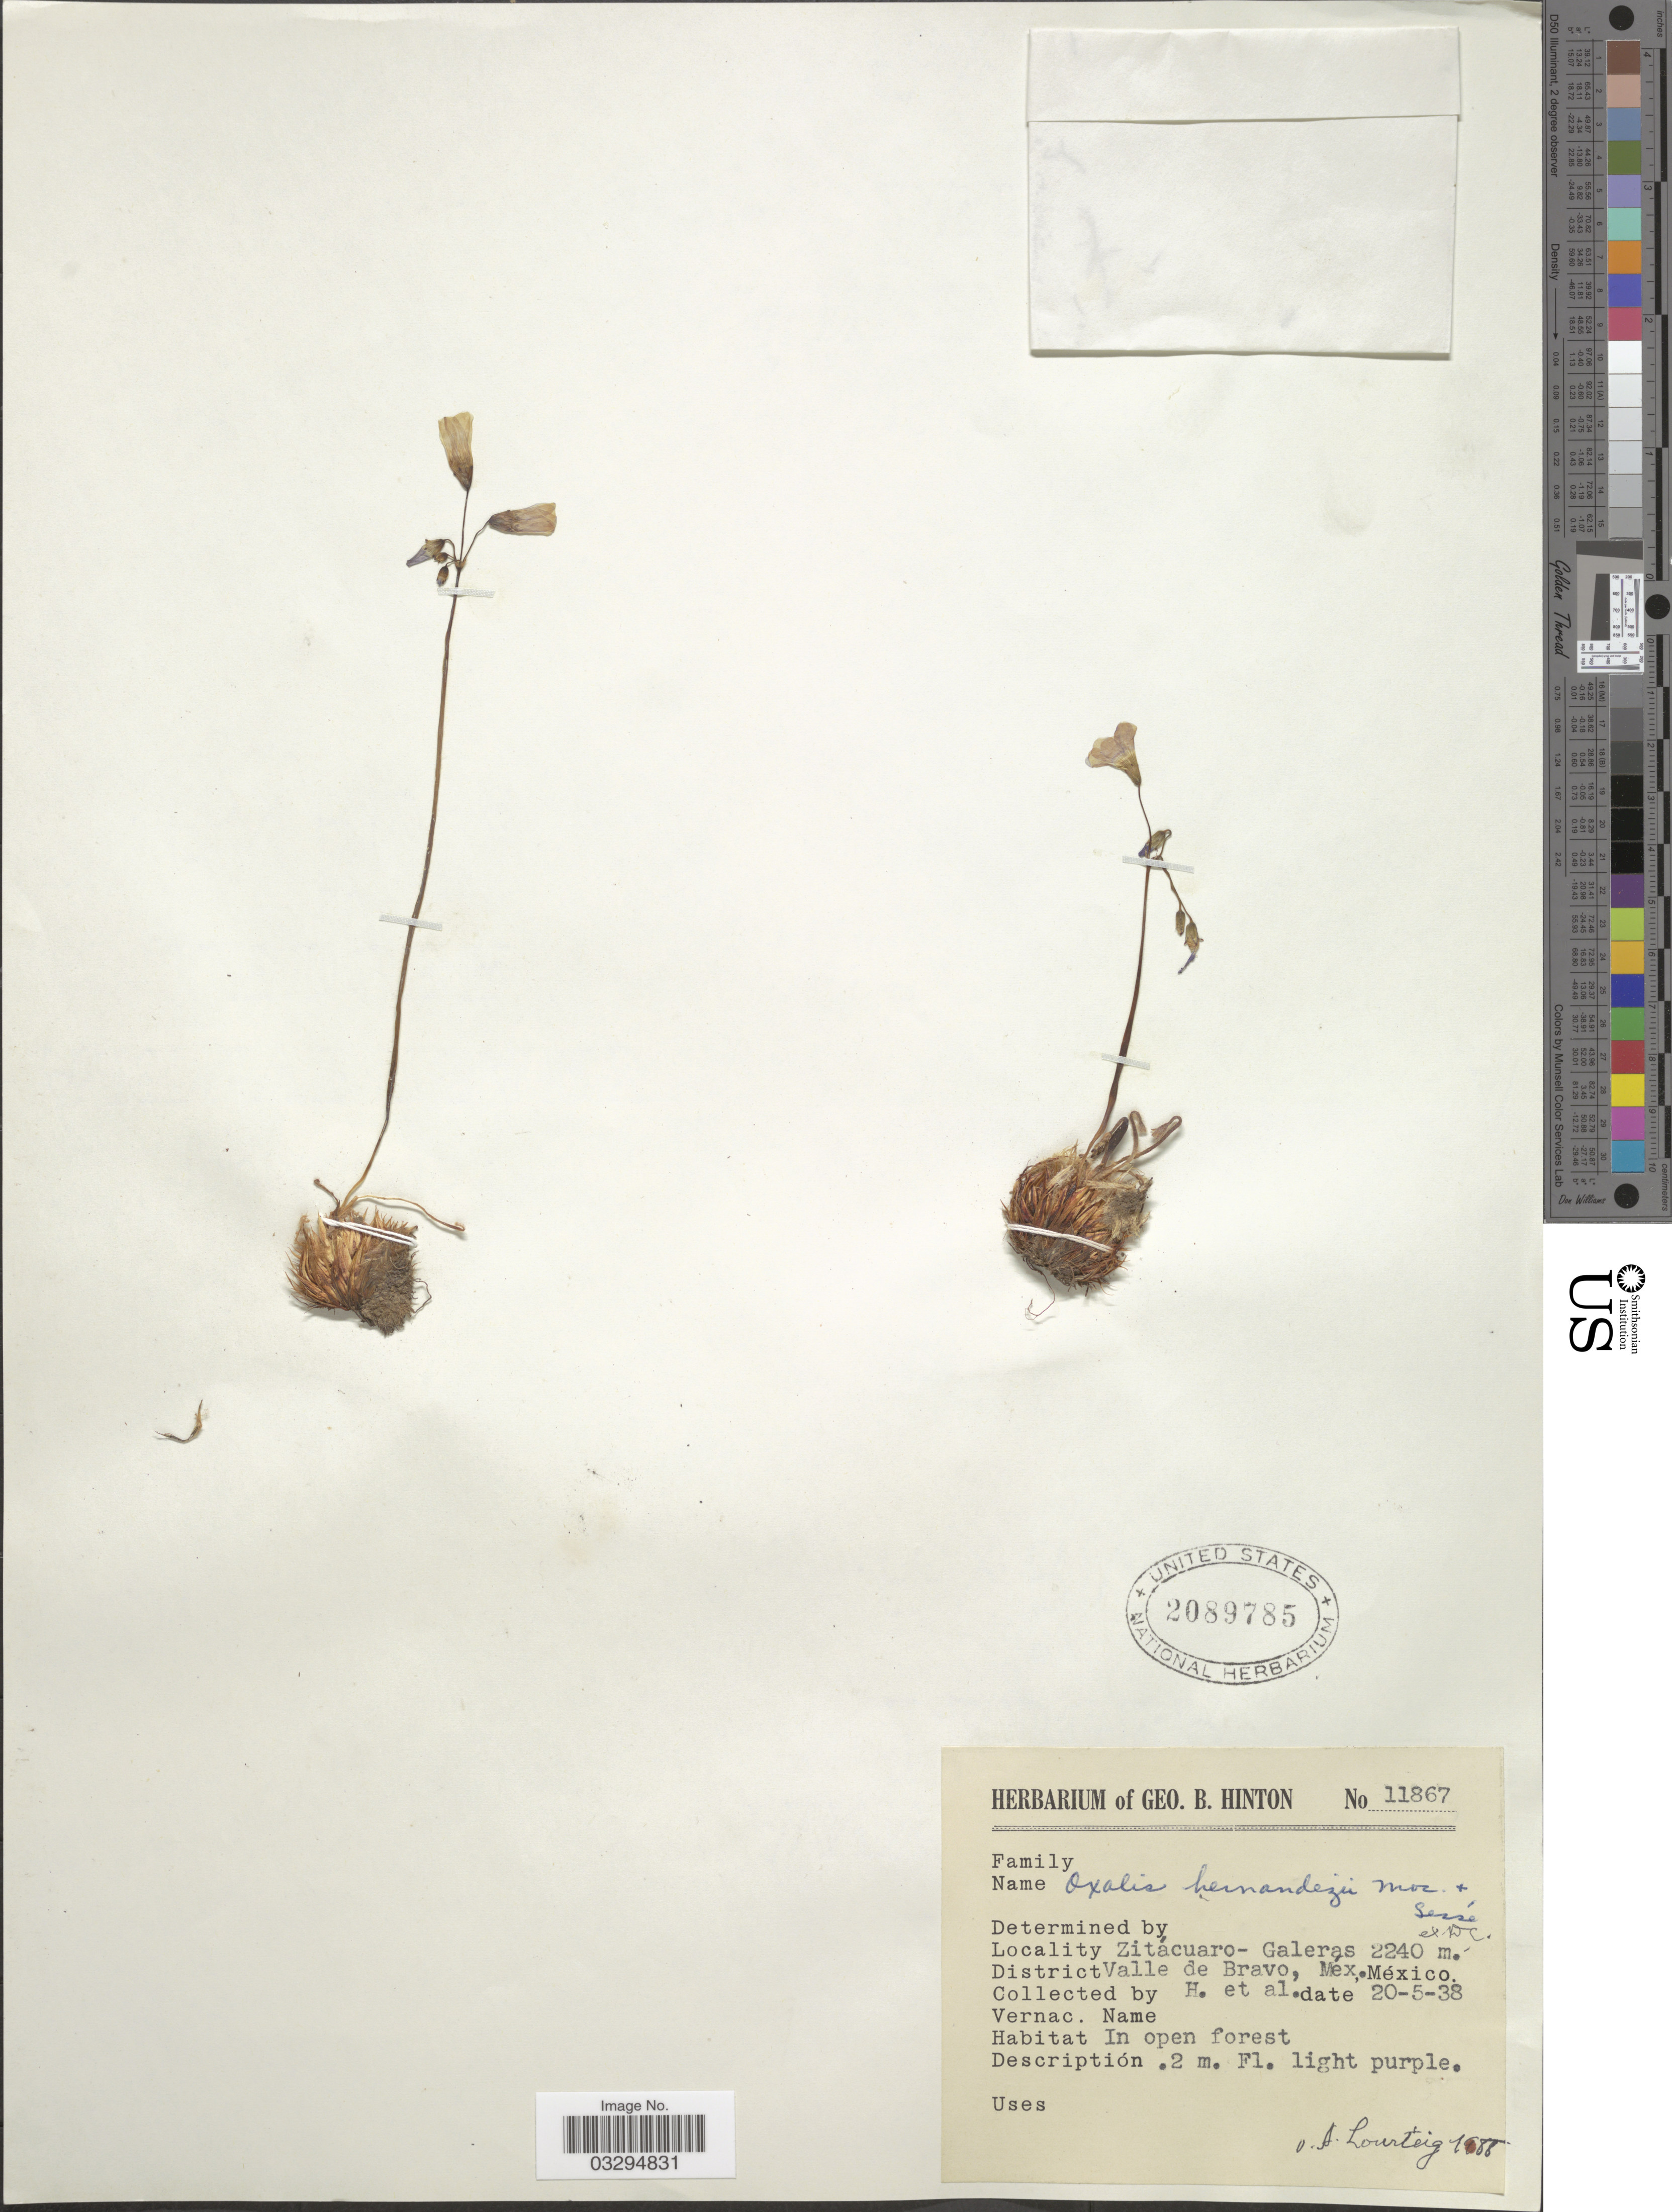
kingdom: Plantae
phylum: Tracheophyta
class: Magnoliopsida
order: Oxalidales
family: Oxalidaceae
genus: Oxalis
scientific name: Oxalis hernandezii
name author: Moc. & Sessé ex DC.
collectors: G. B. Hinton & et al.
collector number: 11867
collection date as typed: Transcribed d/m/y: 20/5/38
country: Mexico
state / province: México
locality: Zitácuaro - Galeras, District Valle de Bravo.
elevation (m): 2240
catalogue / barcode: US 2089785